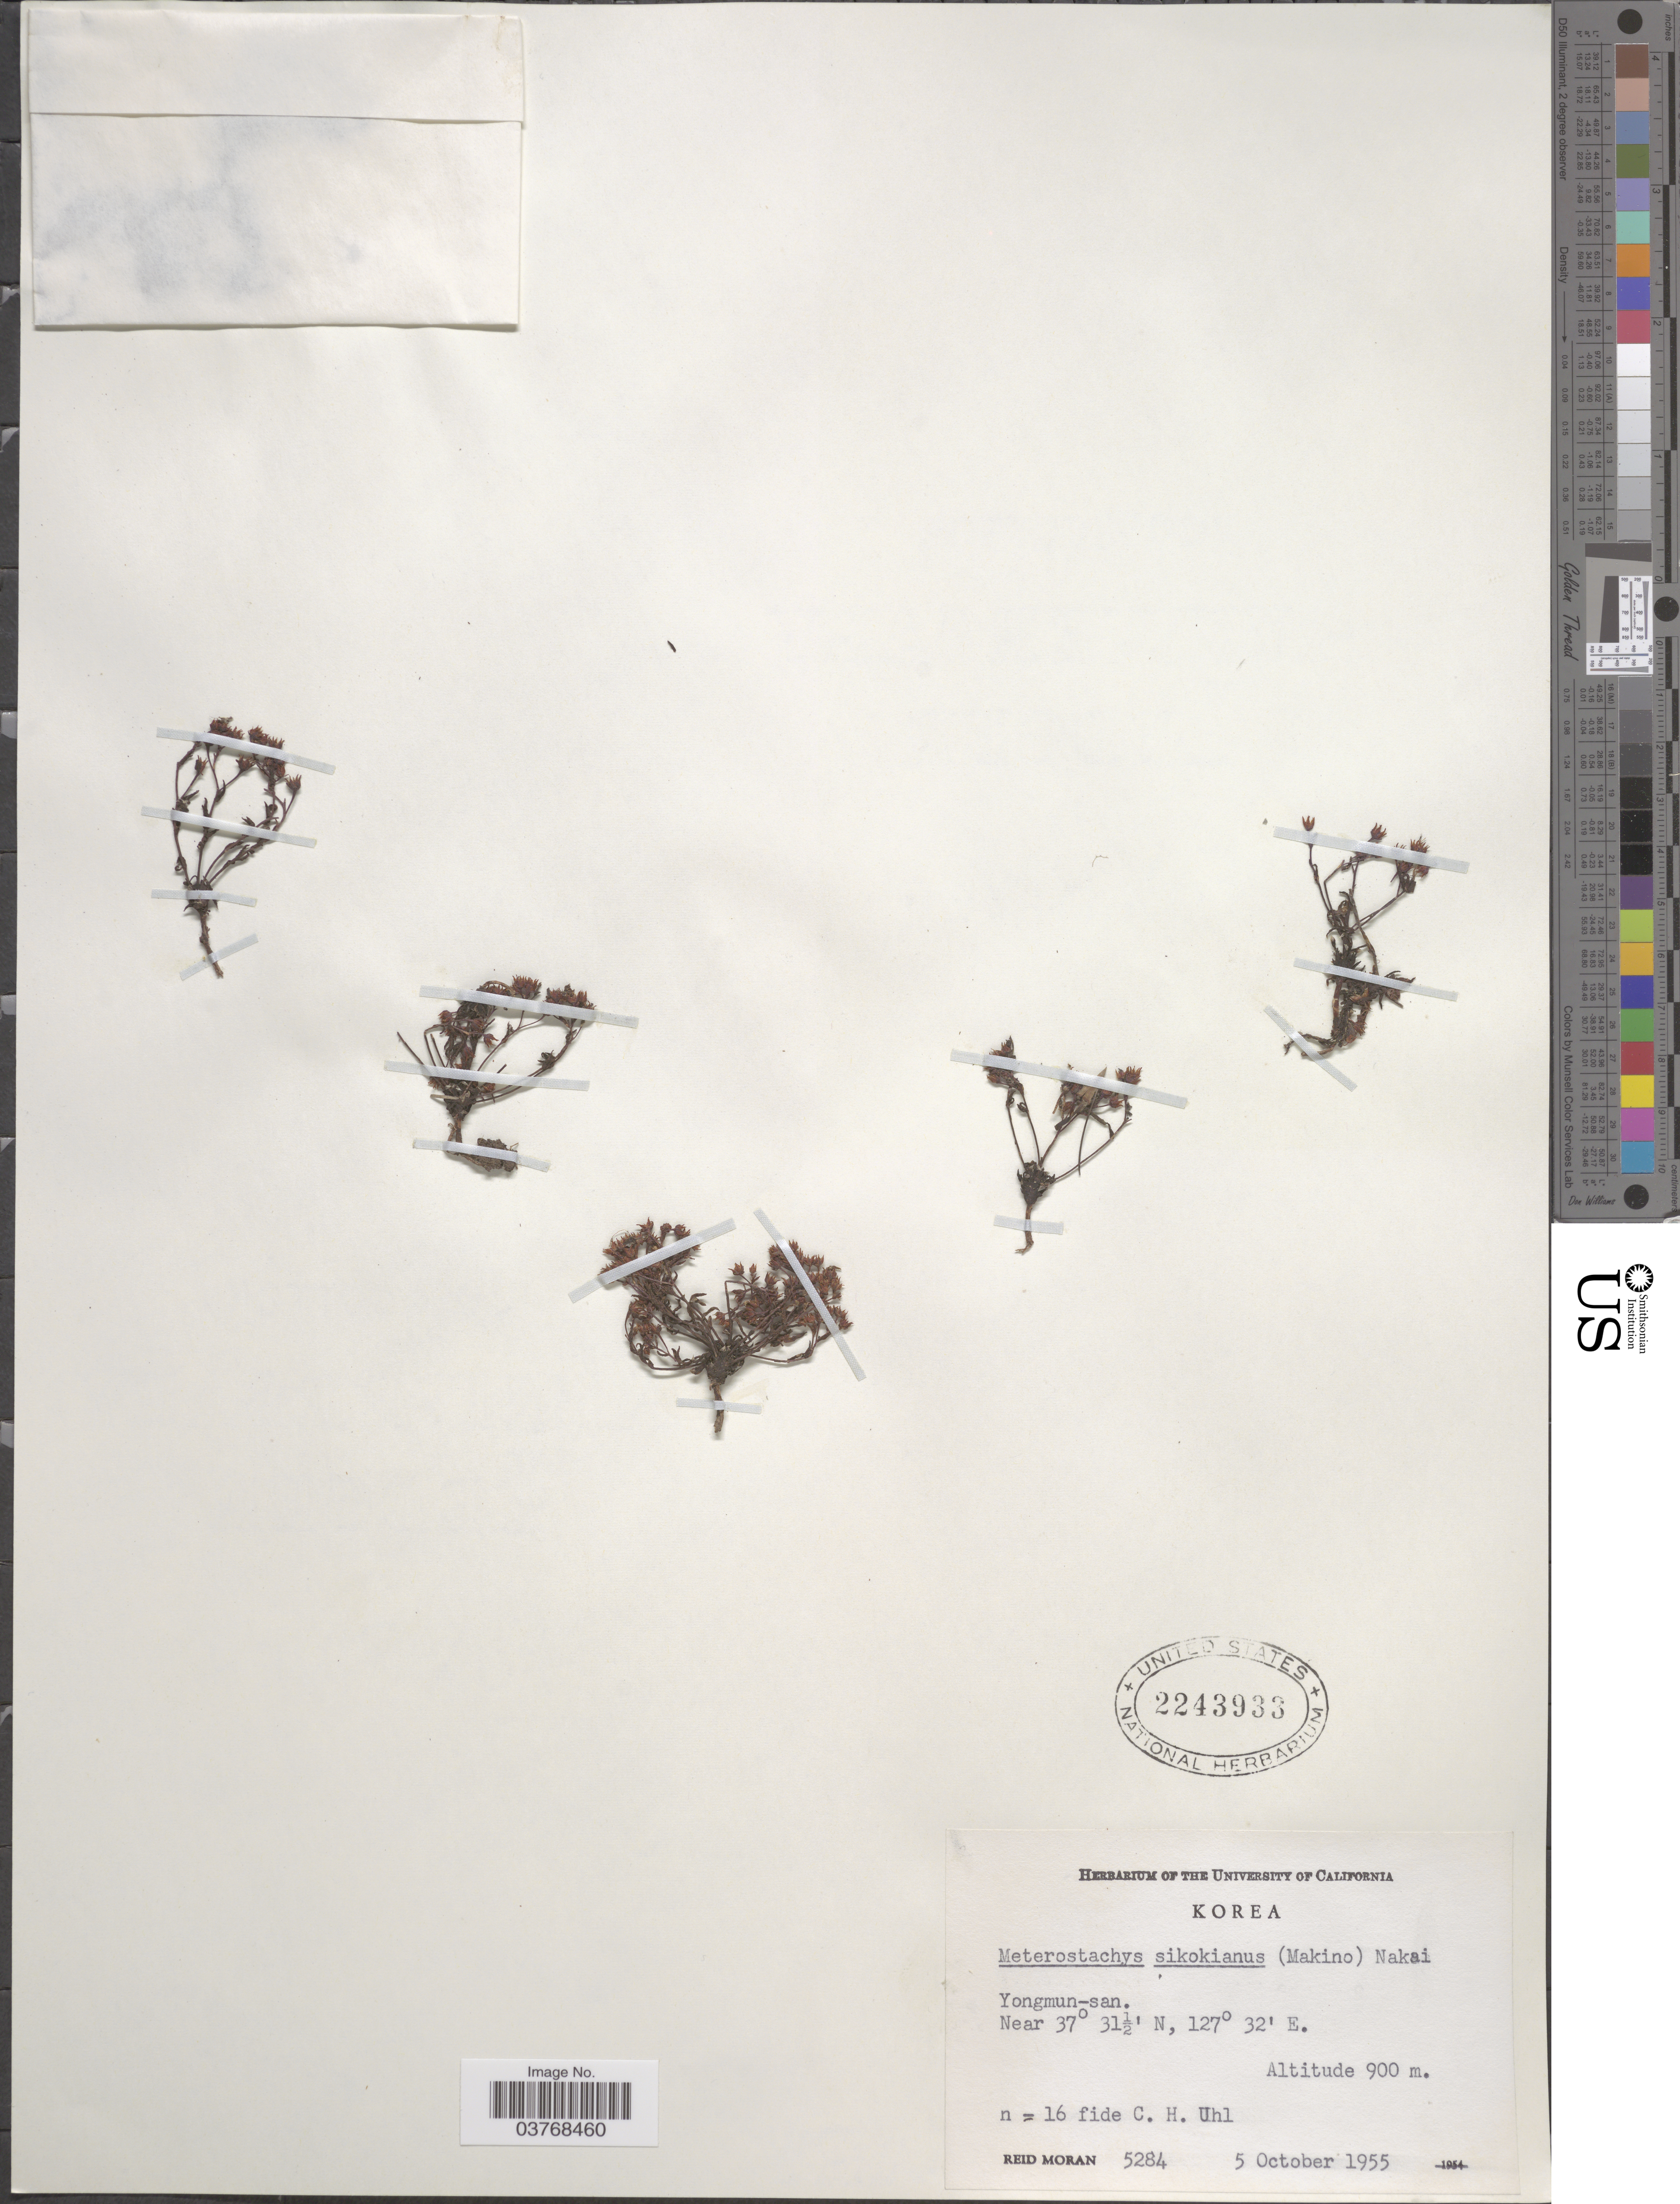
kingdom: Plantae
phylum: Tracheophyta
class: Magnoliopsida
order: Saxifragales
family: Crassulaceae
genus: Meterostachys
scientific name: Meterostachys sikokianus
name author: (Makino) Nakai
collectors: R. Moran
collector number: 5284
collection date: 1955-10-05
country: South Korea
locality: Yongmun-san.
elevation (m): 900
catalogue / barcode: US 2243933